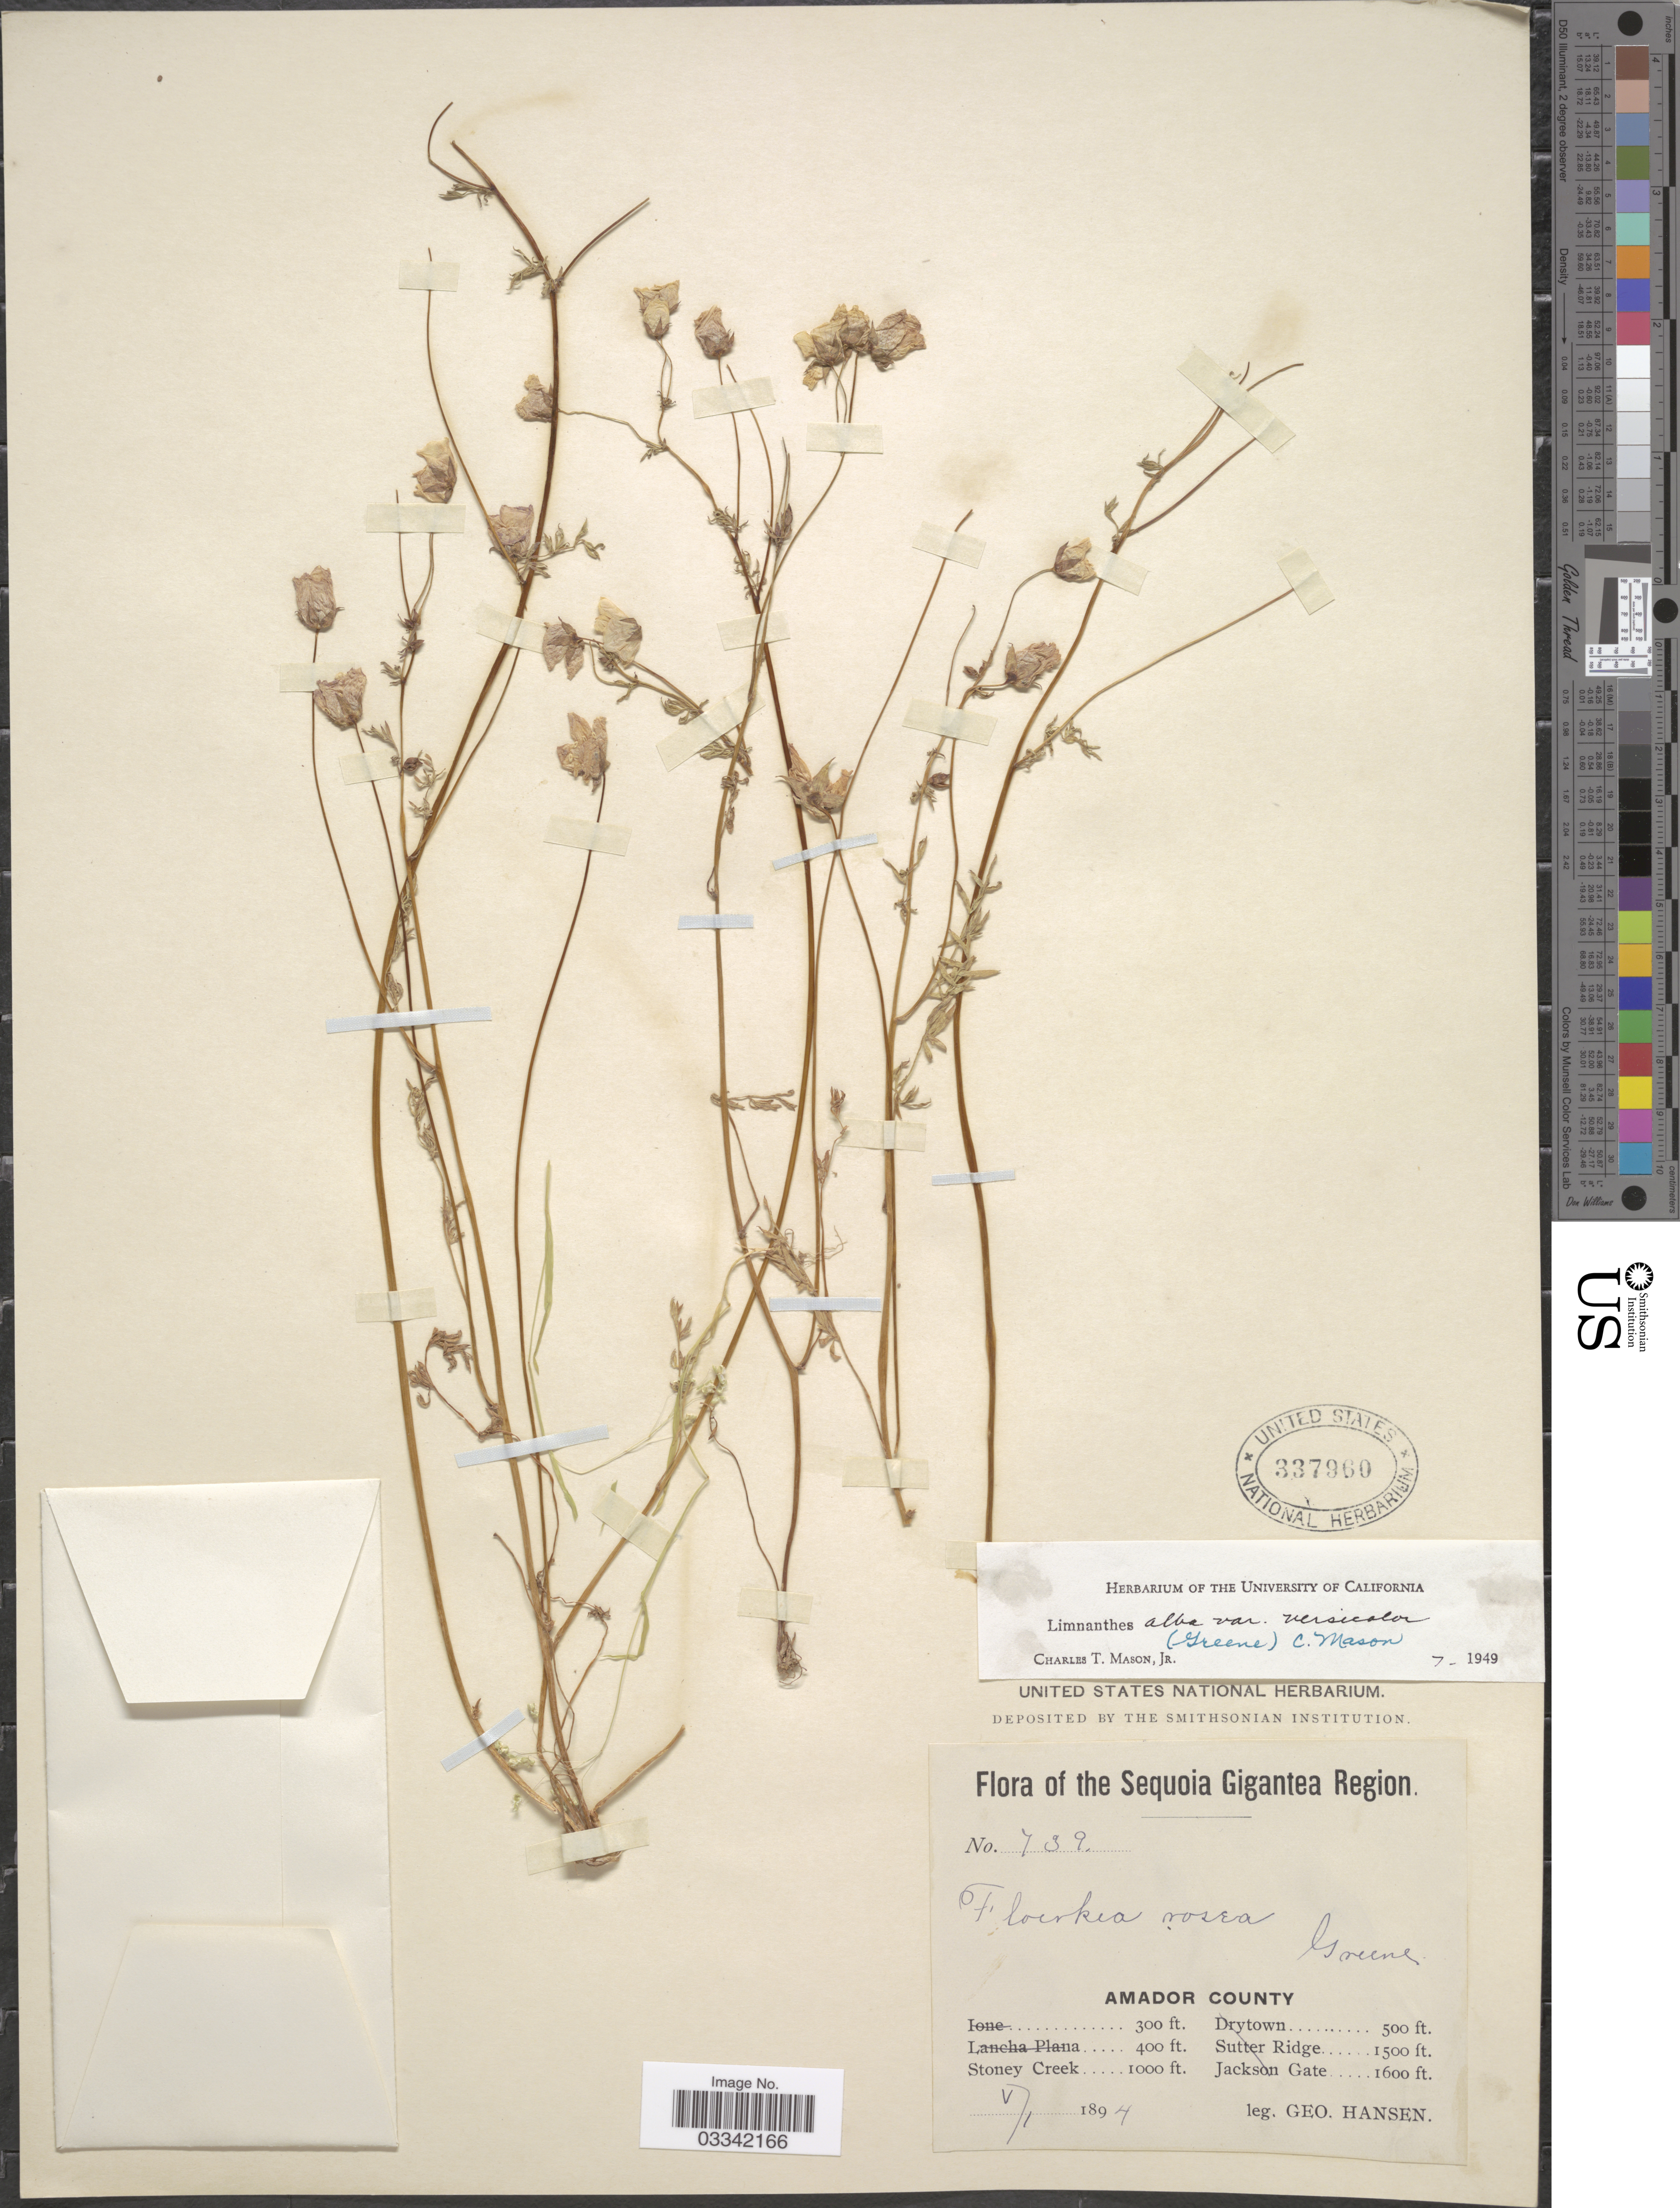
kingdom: Plantae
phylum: Tracheophyta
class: Magnoliopsida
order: Brassicales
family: Limnanthaceae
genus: Limnanthes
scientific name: Limnanthes alba var. versicolor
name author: (Greene) C.T. Mason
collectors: G. Hansen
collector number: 739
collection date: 1894-05-01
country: United States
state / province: California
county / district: Amador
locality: Sequoia Gigantea Region, Amador County, Stoney Creek.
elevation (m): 305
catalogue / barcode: US 337960